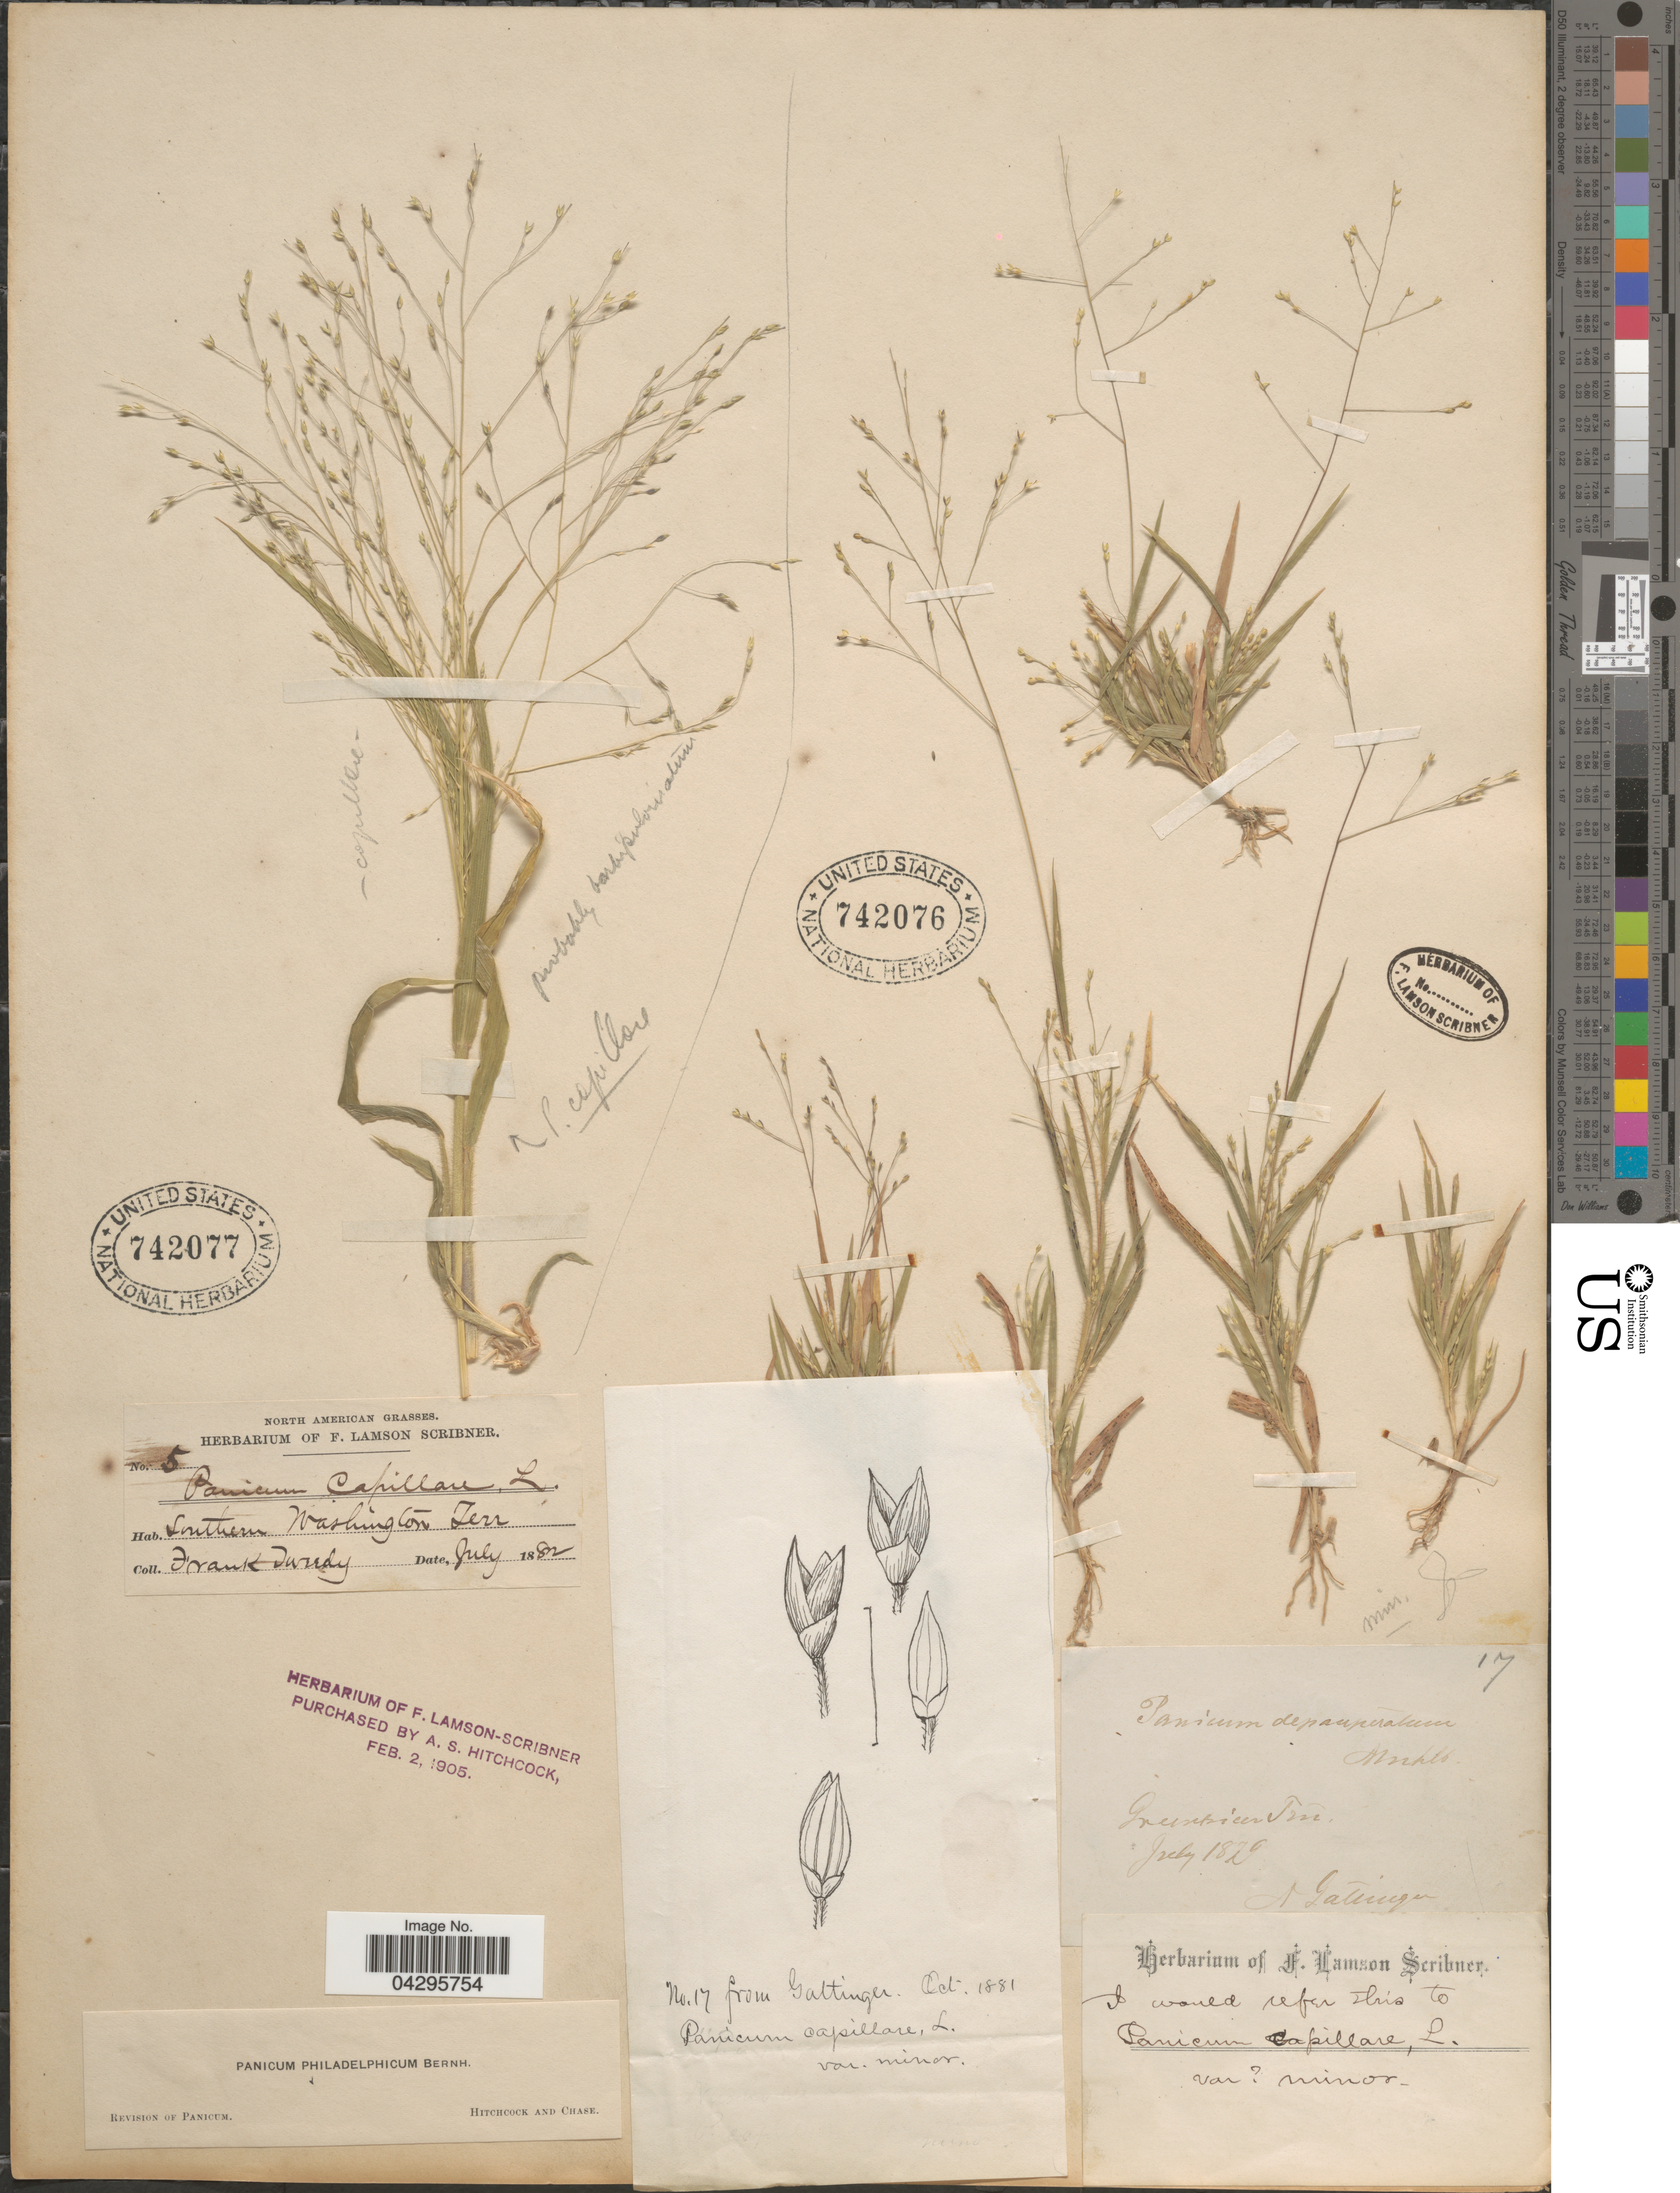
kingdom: Plantae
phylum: Tracheophyta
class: Liliopsida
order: Poales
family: Poaceae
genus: Panicum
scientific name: Panicum philadelphicum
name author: Bernh. ex Trin.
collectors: F. Tweedy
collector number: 5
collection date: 1882-07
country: United States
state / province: Washington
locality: Southern Washington Terr.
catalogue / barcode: US 742077